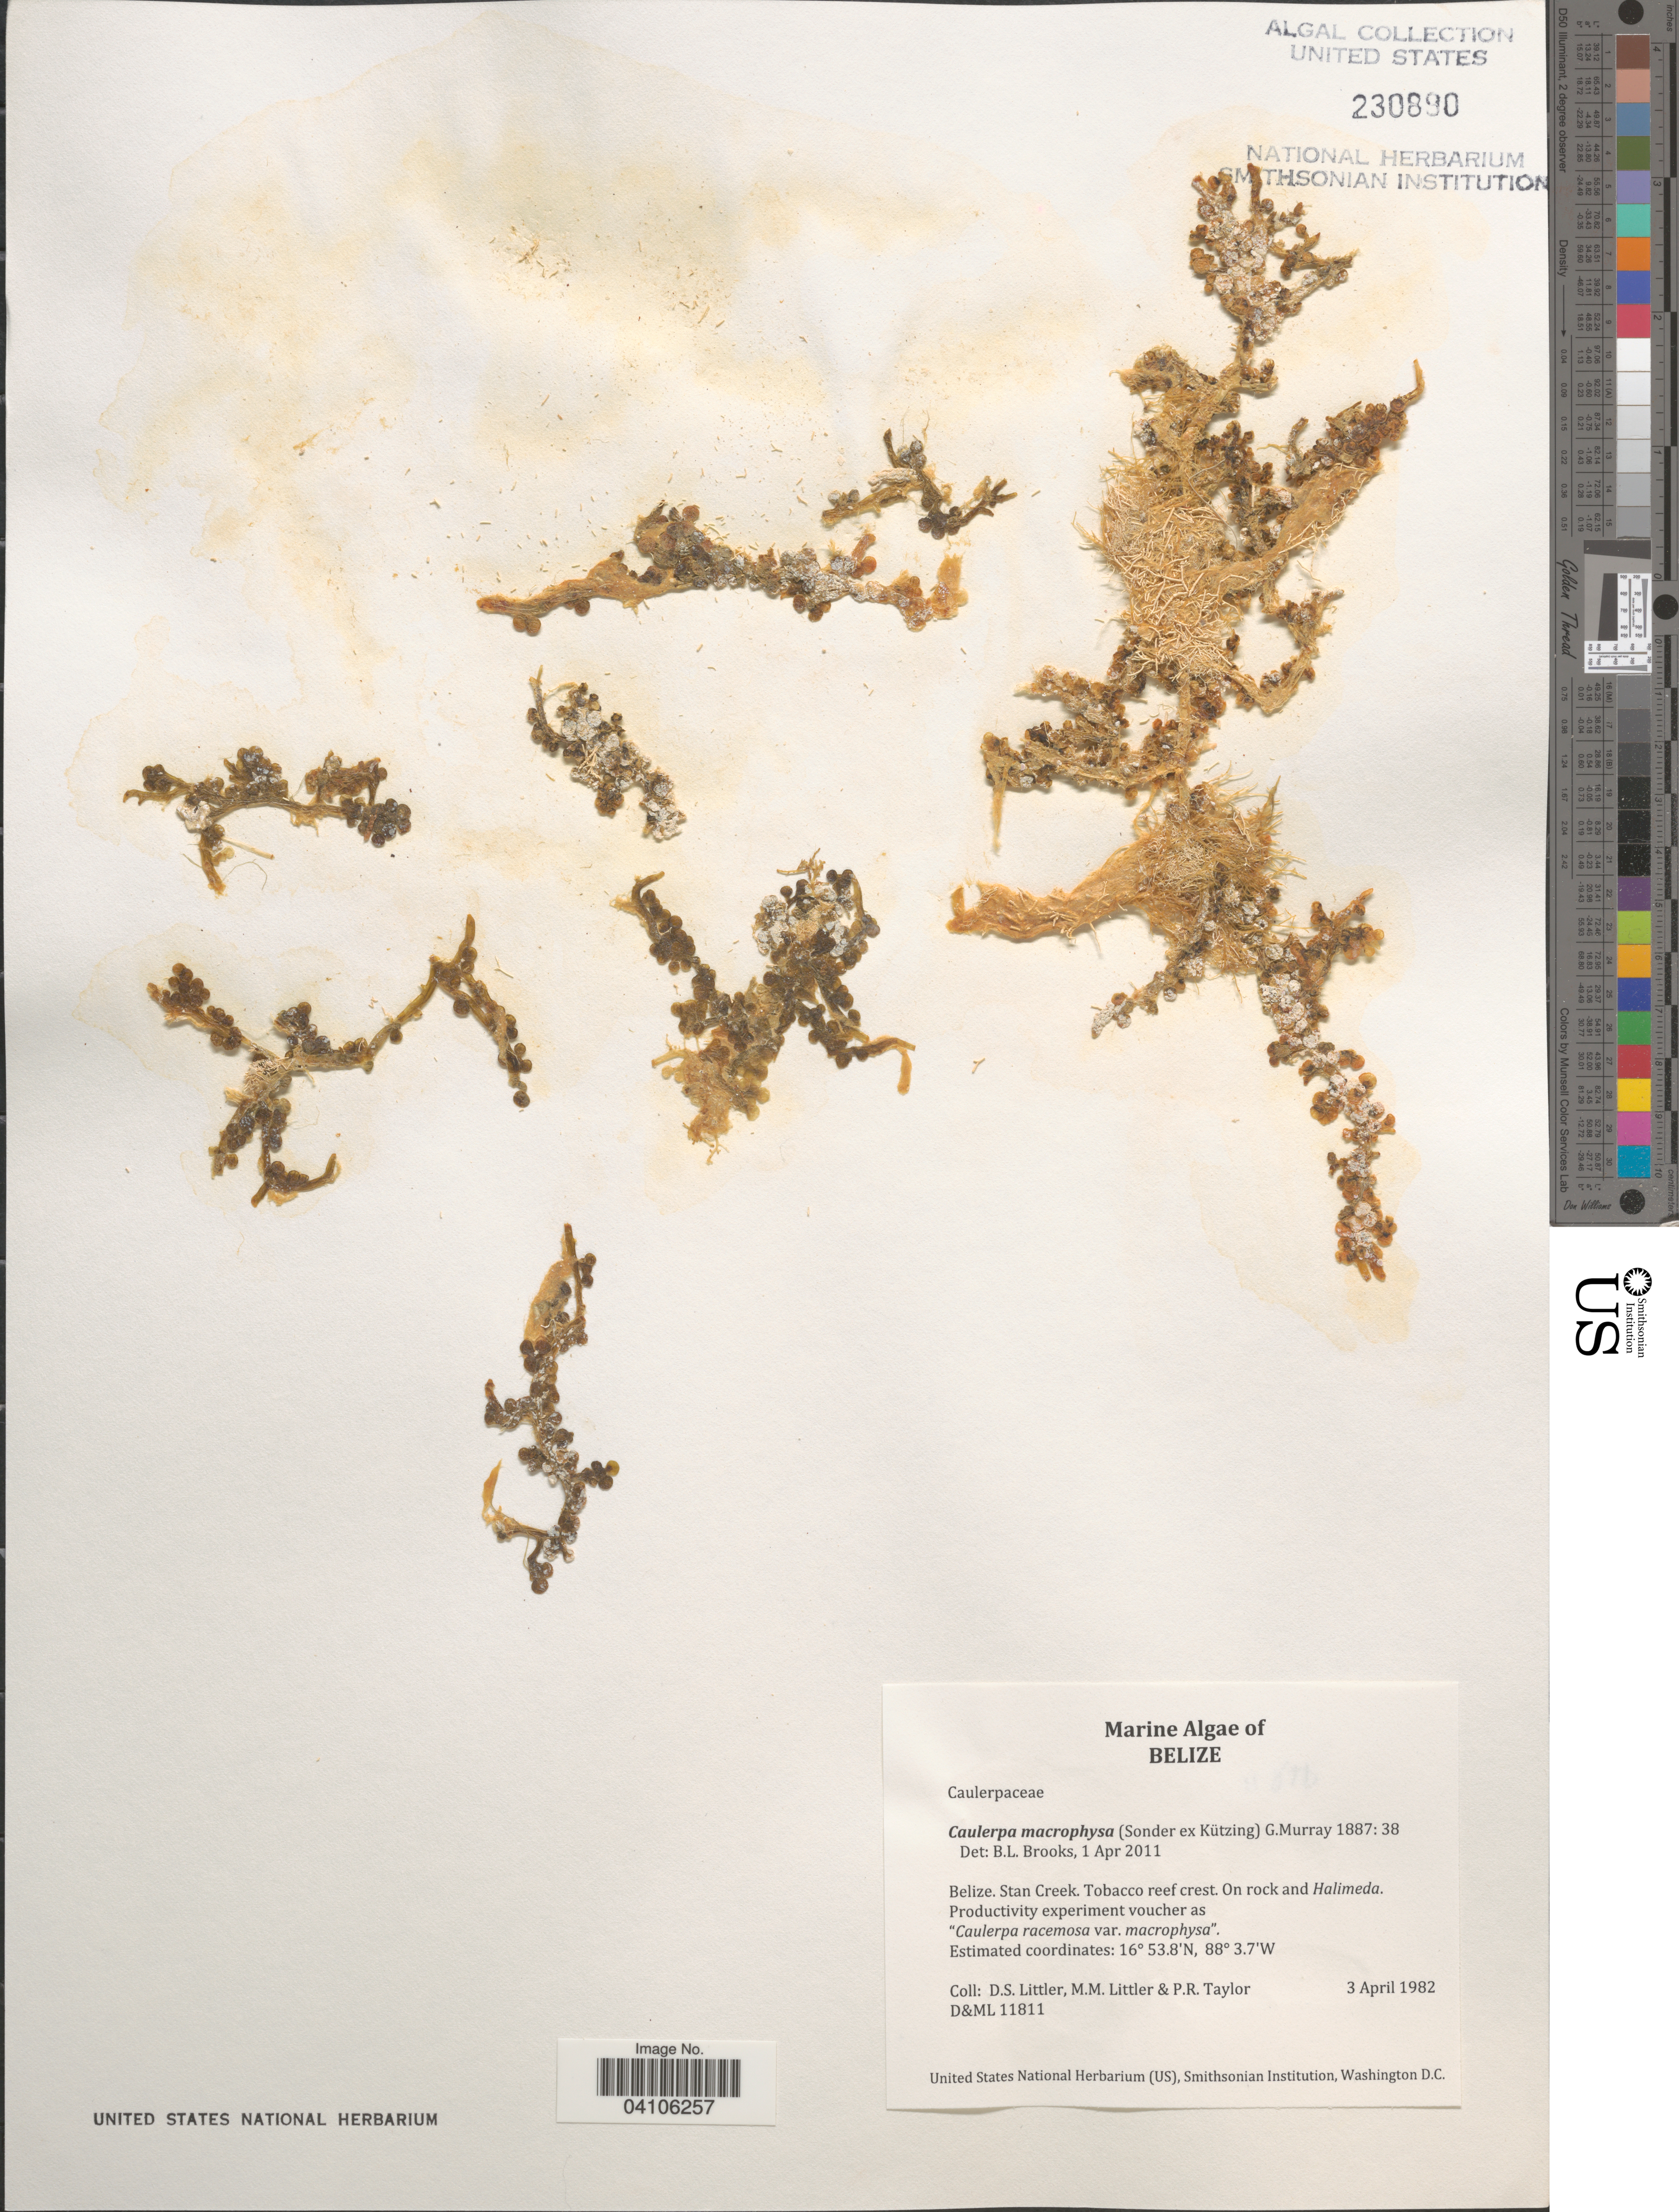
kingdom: Plantae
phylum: Chlorophyta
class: Ulvophyceae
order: Bryopsidales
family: Caulerpaceae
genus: Caulerpa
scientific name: Caulerpa racemosa var. macrophysa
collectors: D. S. Littler & P. R. Taylor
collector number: D&ML11811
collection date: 1982-04-03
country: Belize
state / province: Stann Creek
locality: Stan Creek. Tobacco reef crest.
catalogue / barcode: US 230890